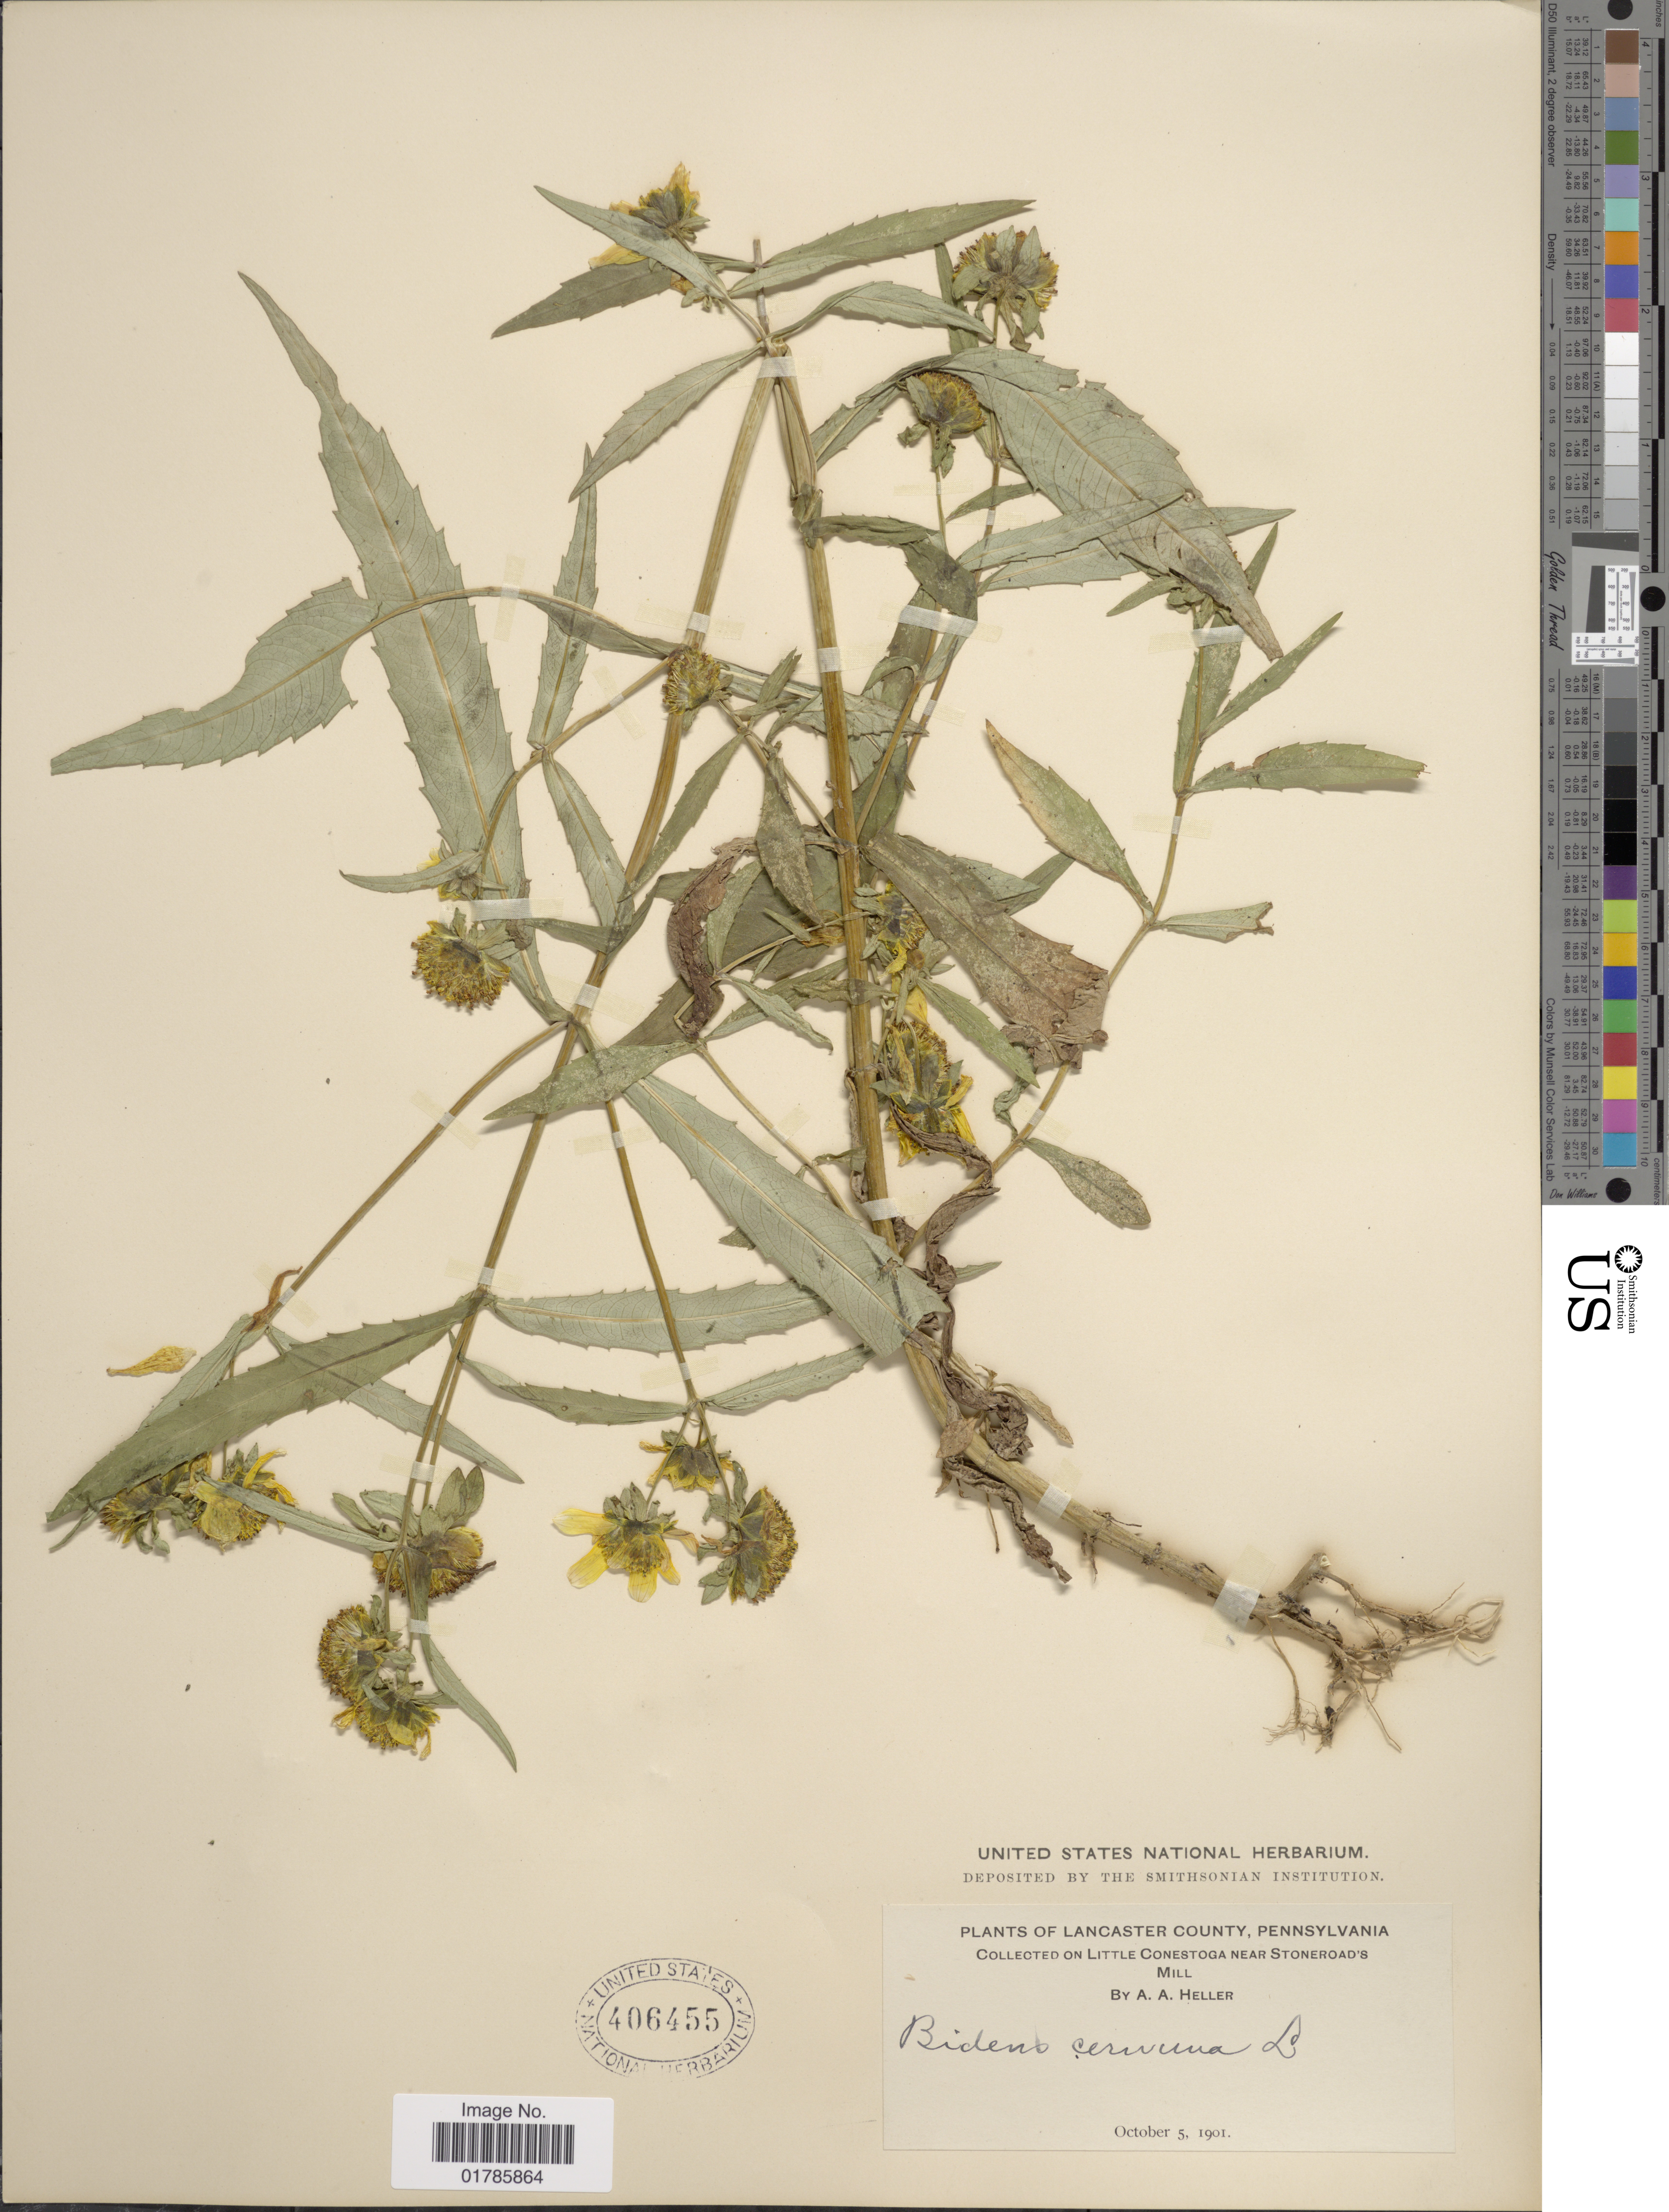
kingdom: Plantae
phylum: Tracheophyta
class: Magnoliopsida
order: Asterales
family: Asteraceae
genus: Bidens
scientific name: Bidens cernua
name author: L.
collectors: A. A. Heller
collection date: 1901-10-05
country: United States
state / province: Pennsylvania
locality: Lancaster County, Little Conestoga near Stoneroad's Mill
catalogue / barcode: US 406455